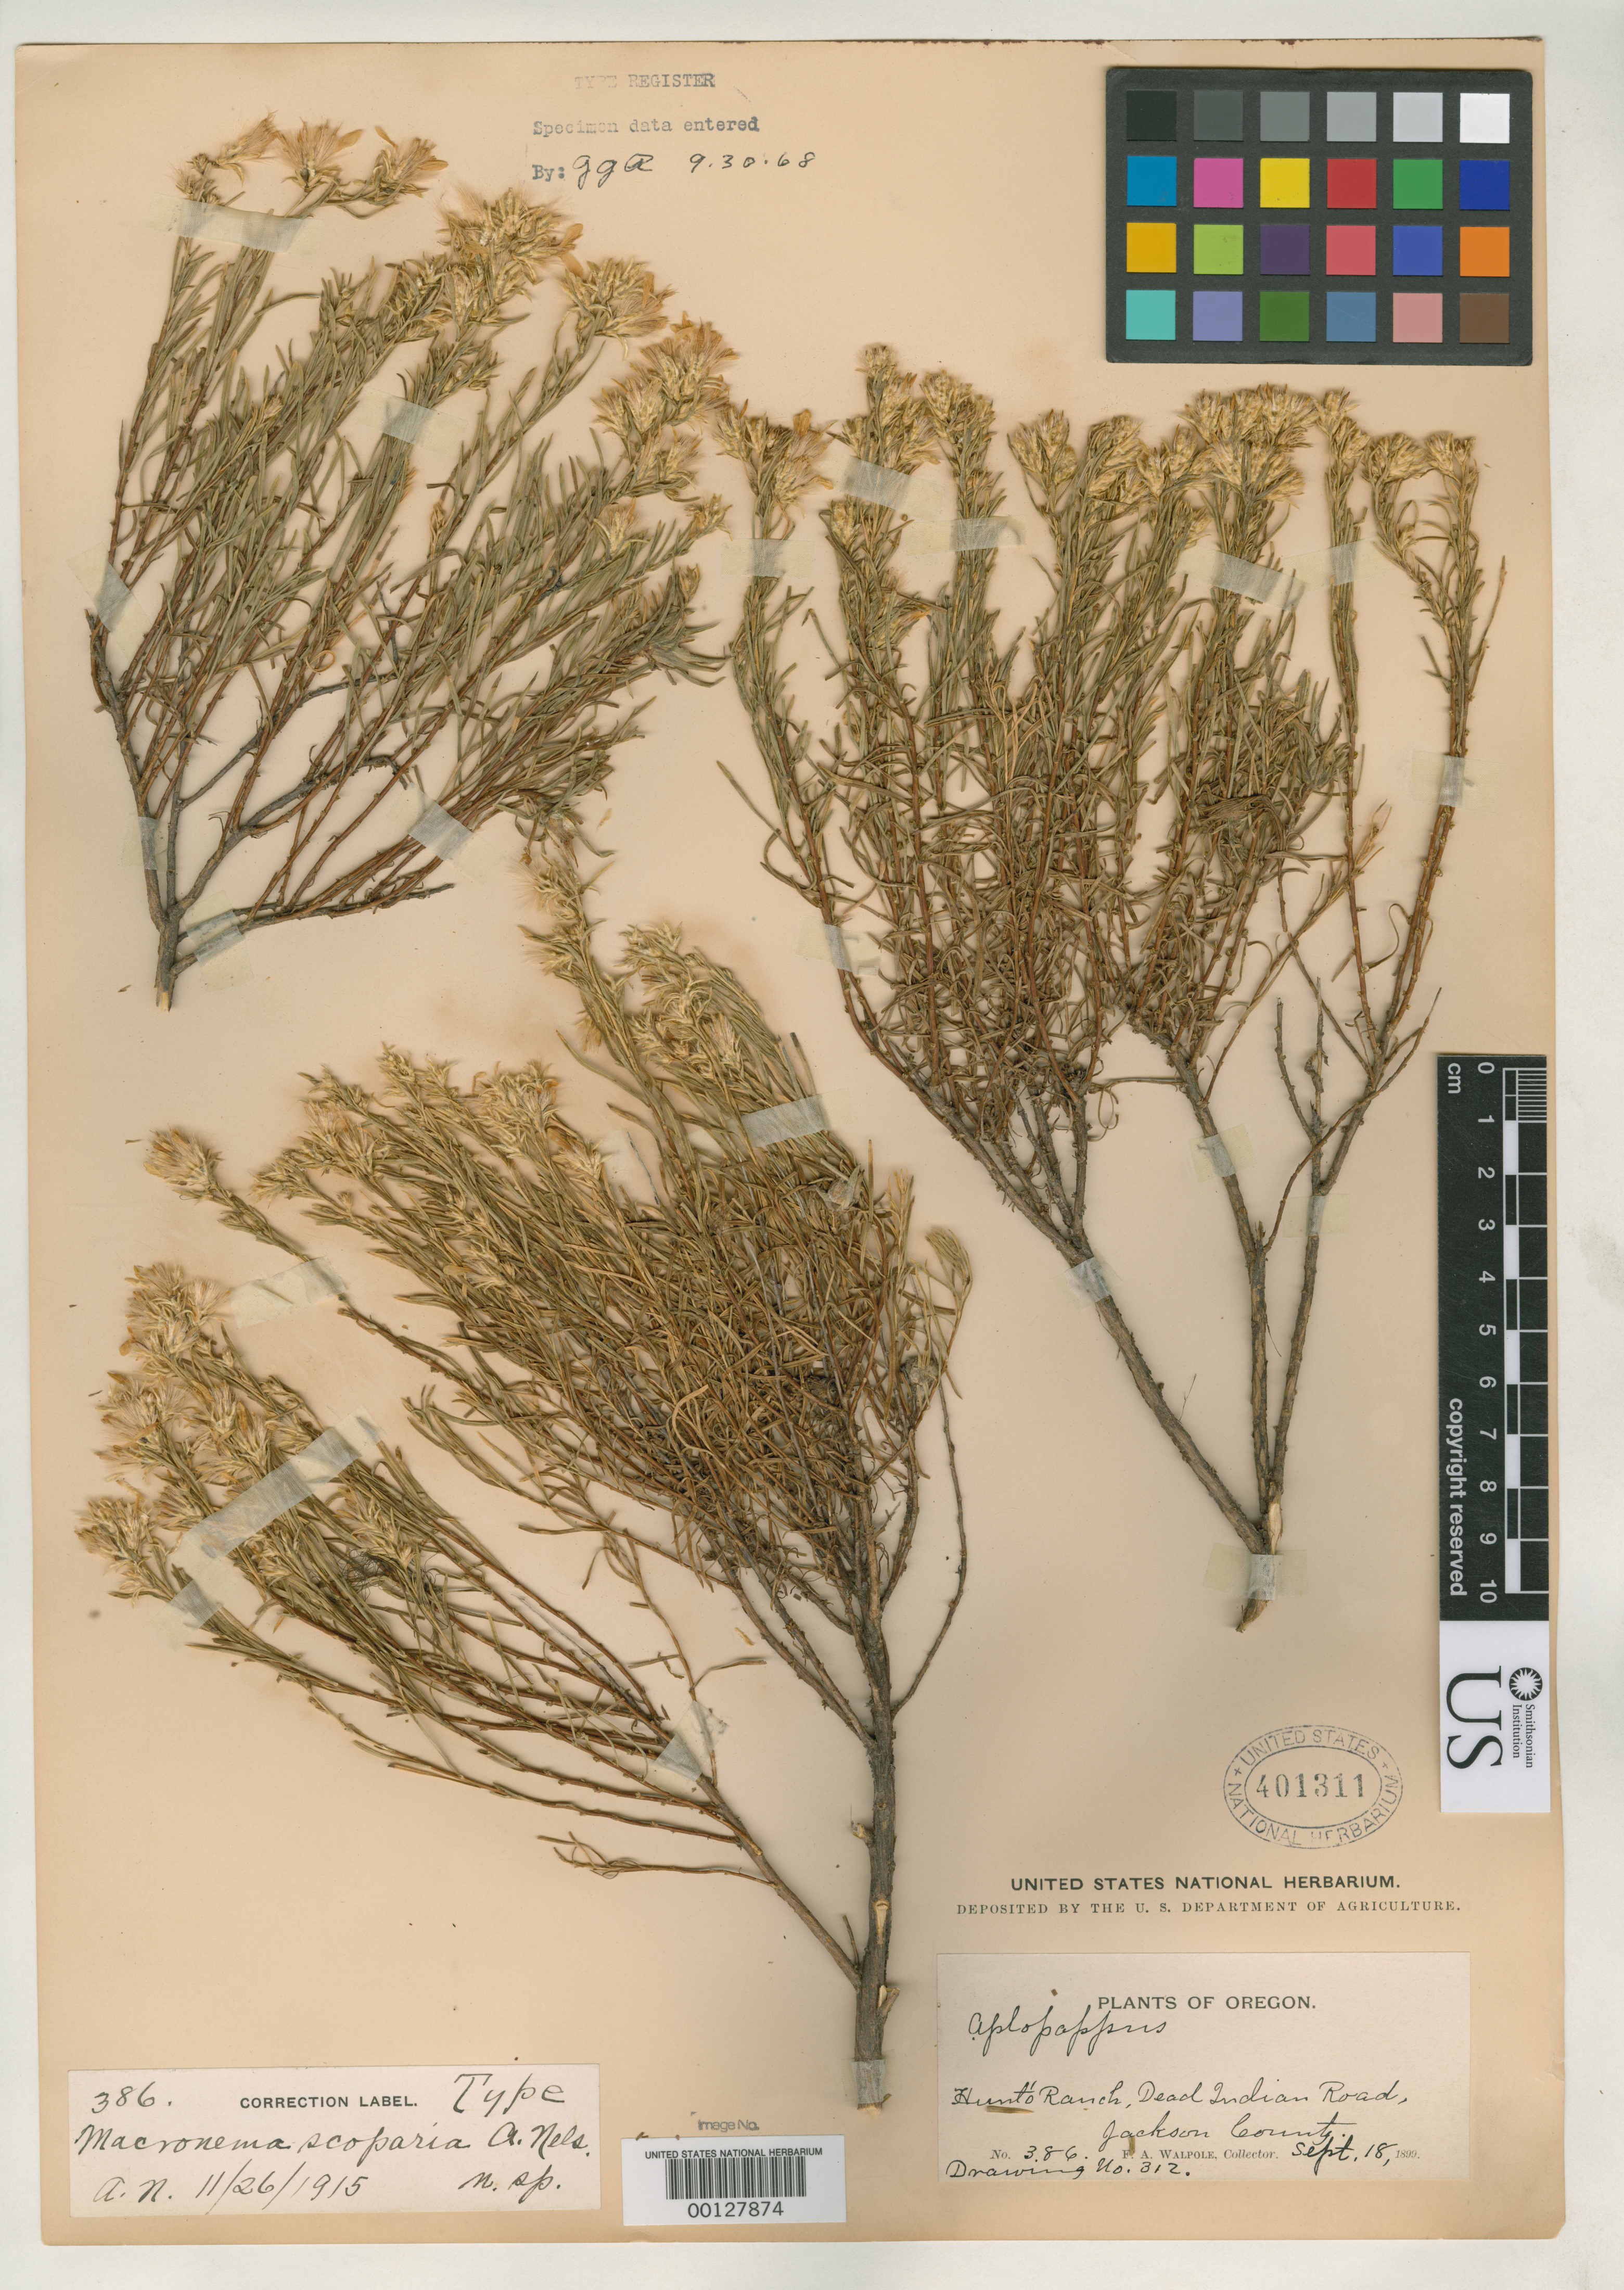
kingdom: Plantae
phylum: Tracheophyta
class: Magnoliopsida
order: Asterales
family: Asteraceae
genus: Macronema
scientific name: Macronema scoparia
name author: A. Nelson & J.F. Macbr.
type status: Holotype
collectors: F. Walpole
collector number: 386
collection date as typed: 18 Sep 1899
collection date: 1899-09-18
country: United States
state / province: Oregon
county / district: Jackson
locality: Dead Indian Road.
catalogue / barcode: US 401311